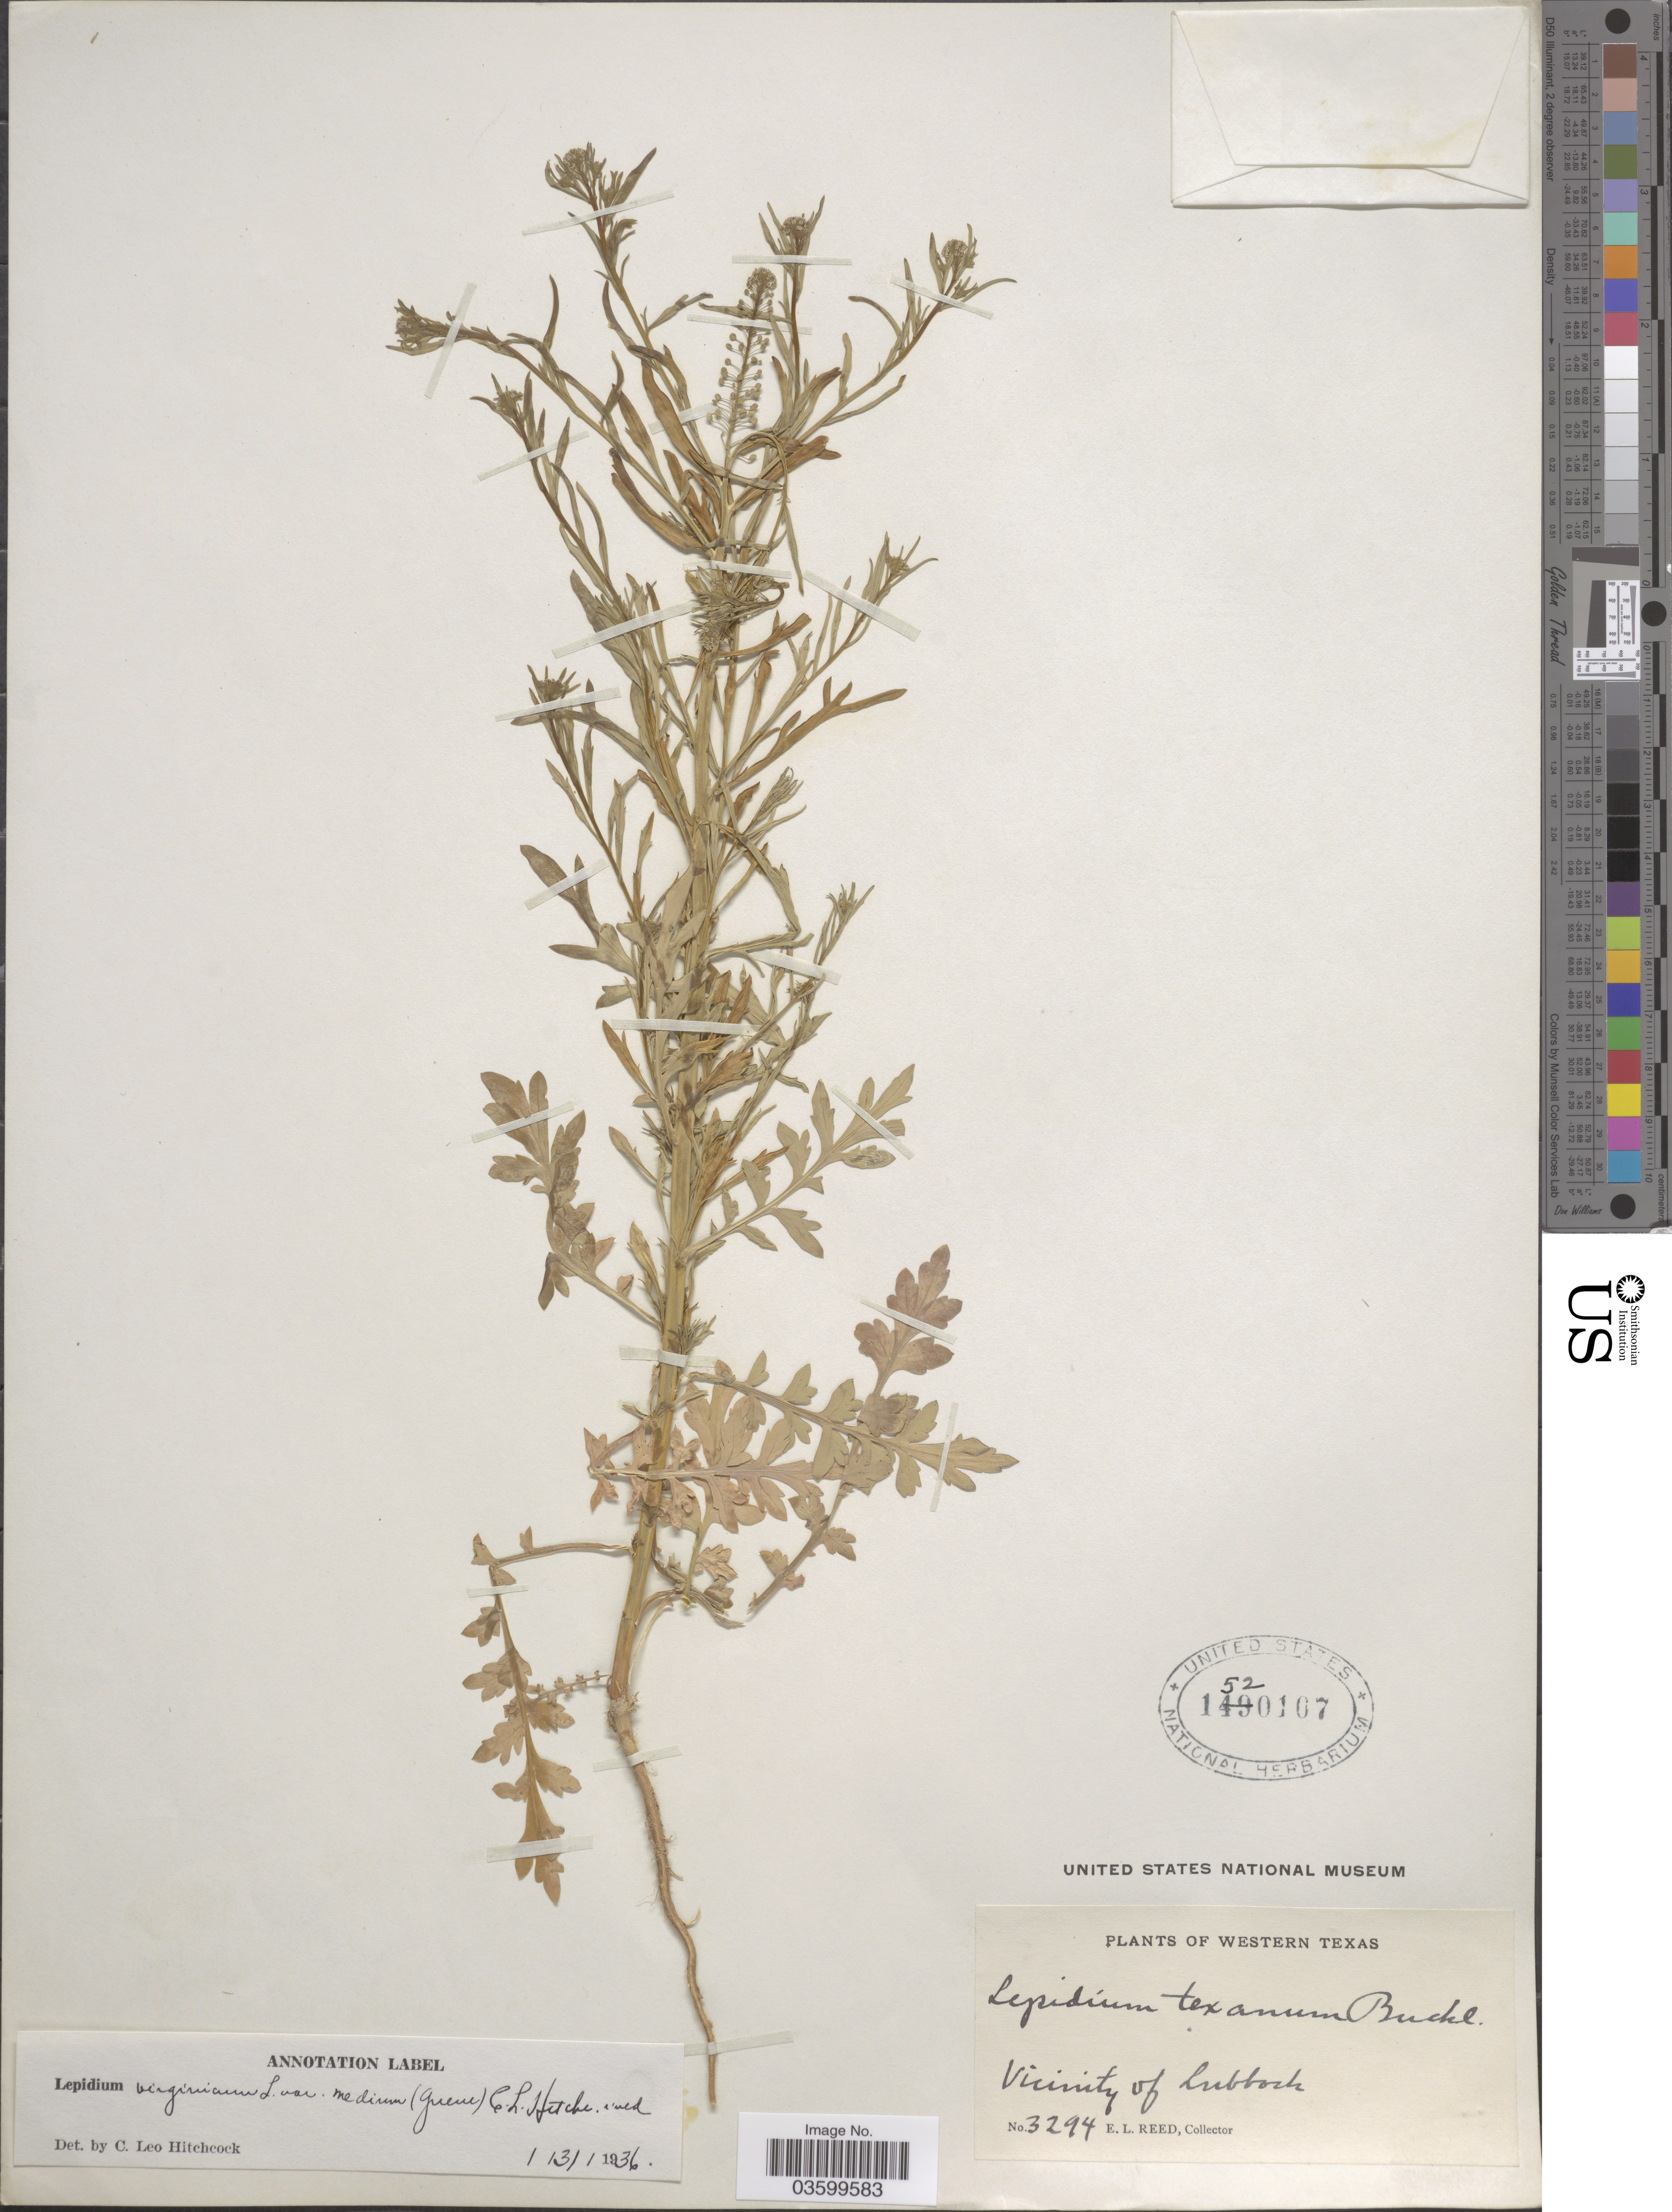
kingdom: Plantae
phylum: Tracheophyta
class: Magnoliopsida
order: Brassicales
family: Brassicaceae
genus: Lepidium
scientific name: Lepidium virginicum var. pubescens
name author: (Greene) C.L. Hitchc.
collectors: E. Reed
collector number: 3294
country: United States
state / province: Texas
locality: Western Texas. Vicinity of Lubbock.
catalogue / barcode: US 1520107